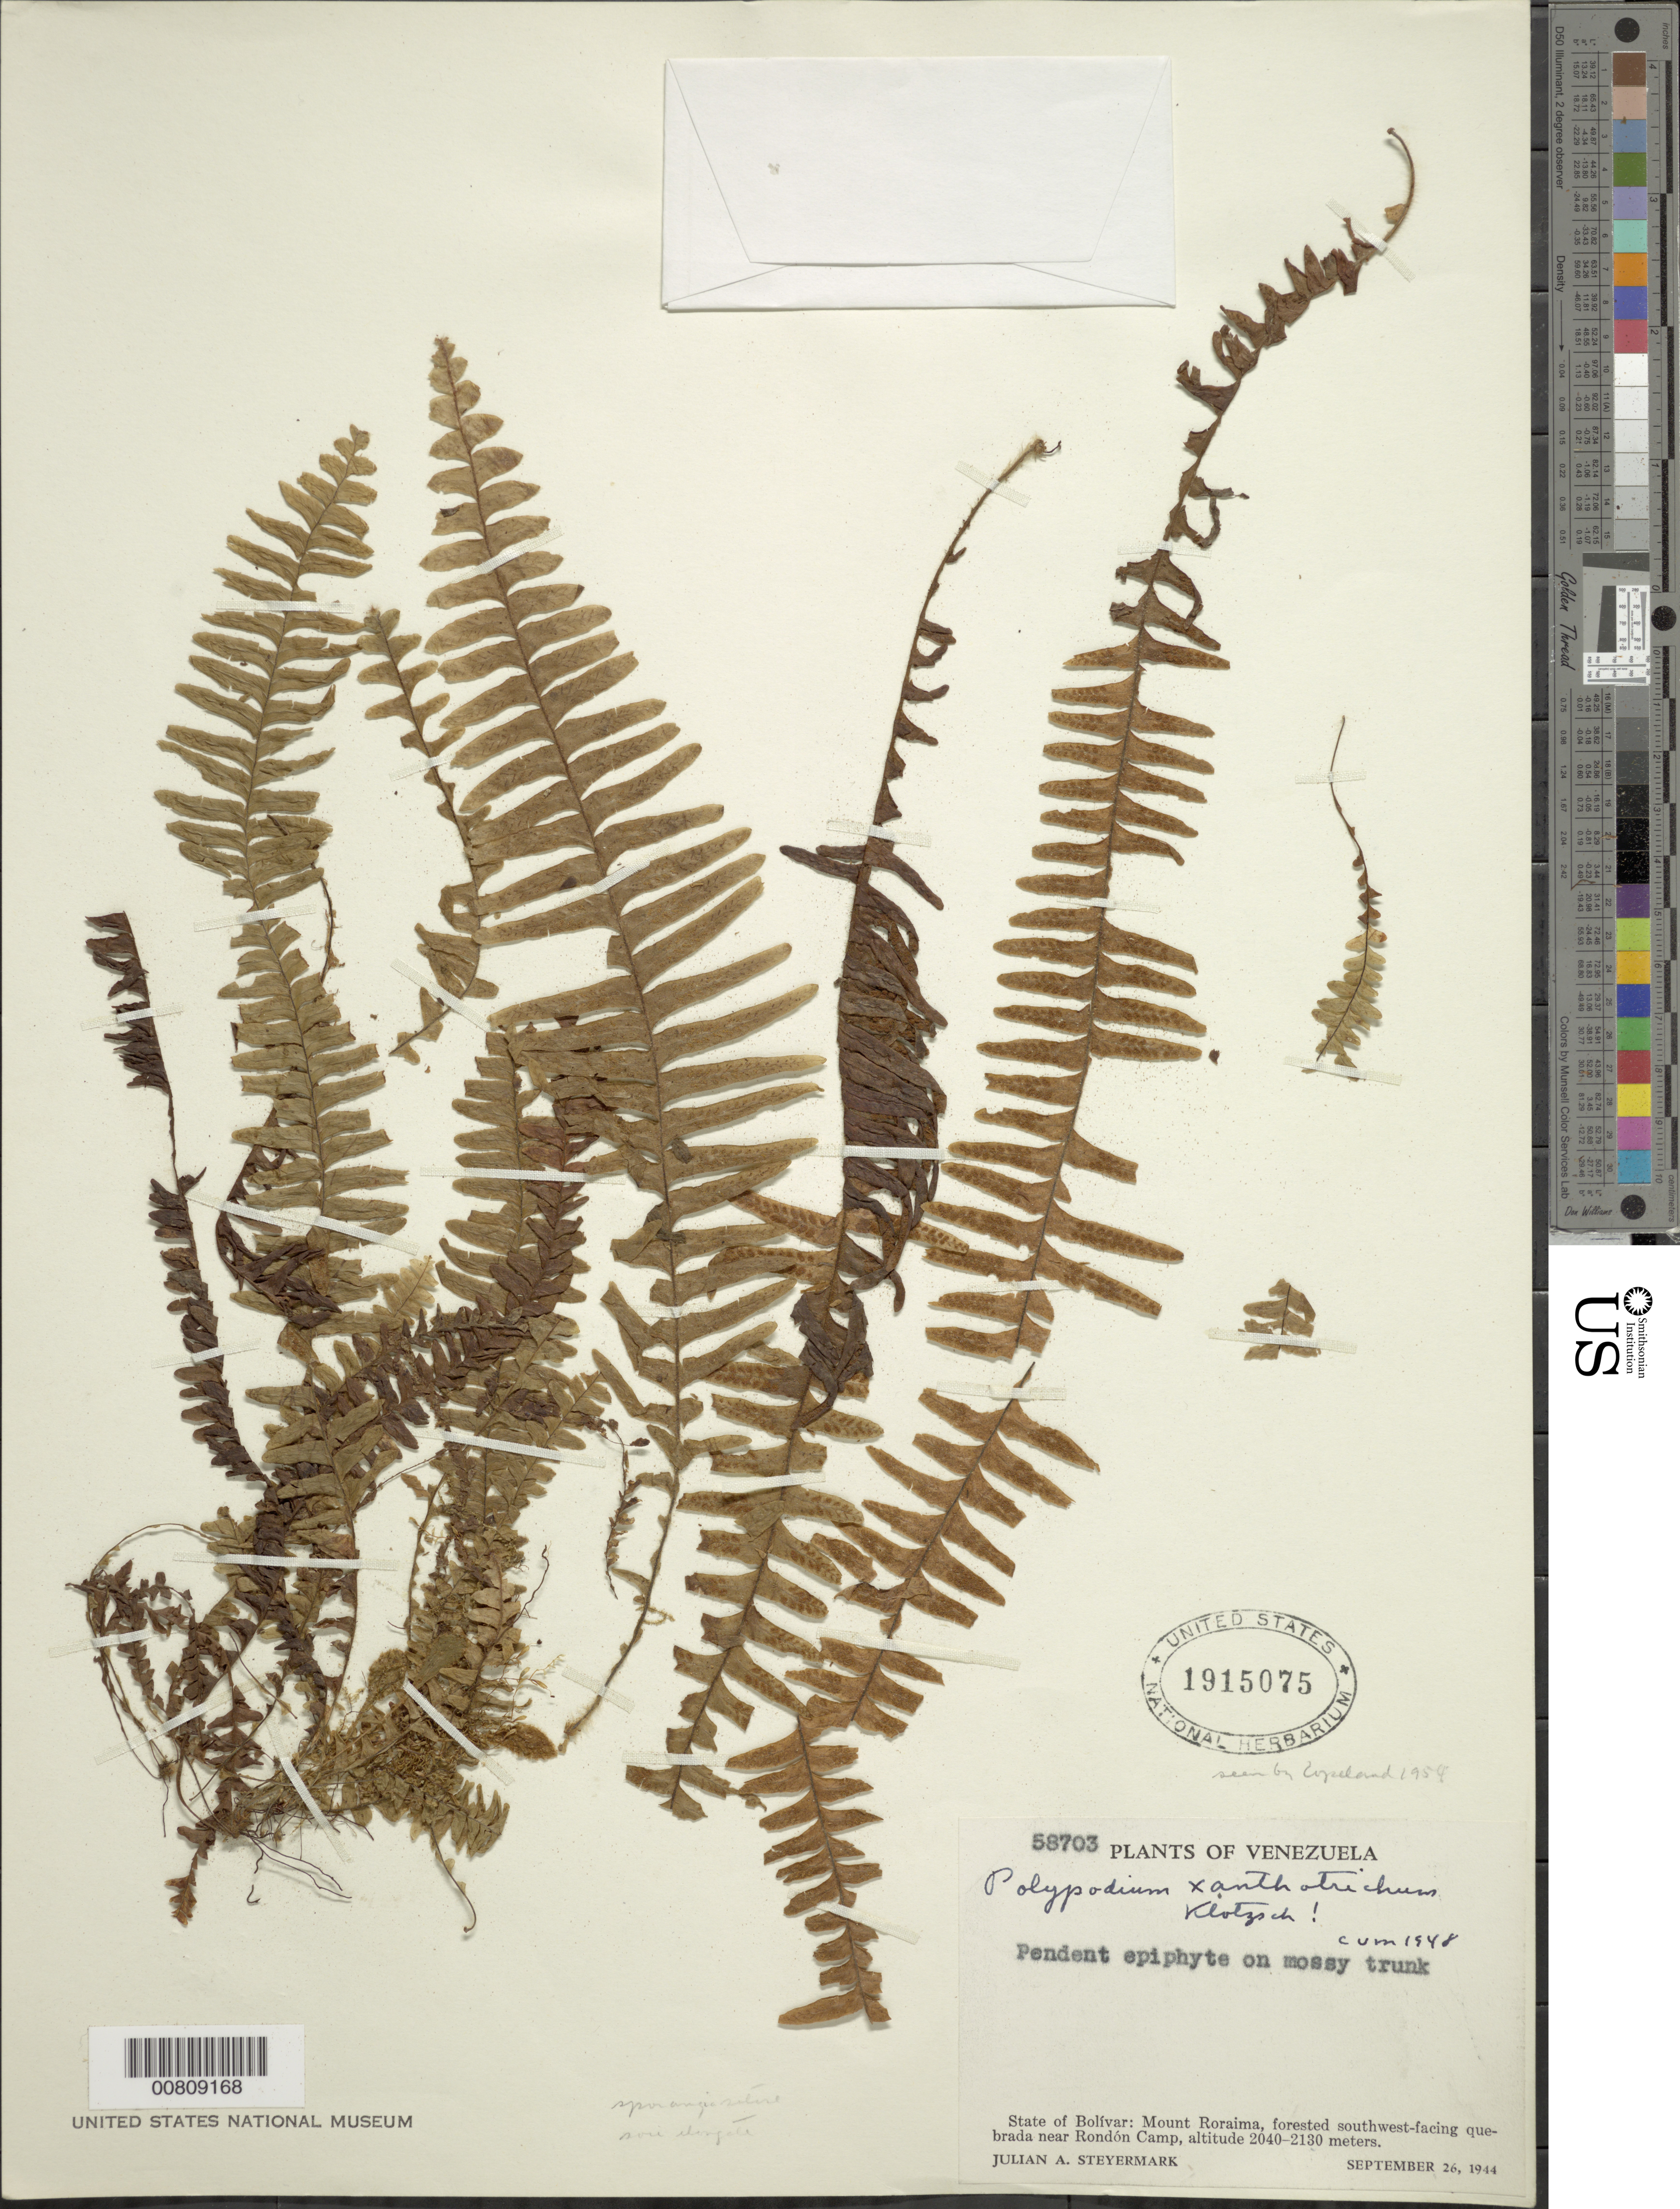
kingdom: Plantae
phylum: Tracheophyta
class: Polypodiopsida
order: Polypodiales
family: Polypodiaceae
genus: Alansmia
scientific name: Alansmia xanthotrichia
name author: (Klotzsch) Moguel & M. Kessler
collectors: J. Steyermark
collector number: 58703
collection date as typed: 26-Sep-44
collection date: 1944-09-26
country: Venezuela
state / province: Bolívar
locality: Mt. Roraima, Rondón Camp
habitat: Forested southwest-facing quebrada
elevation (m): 2040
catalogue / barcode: US 1915075